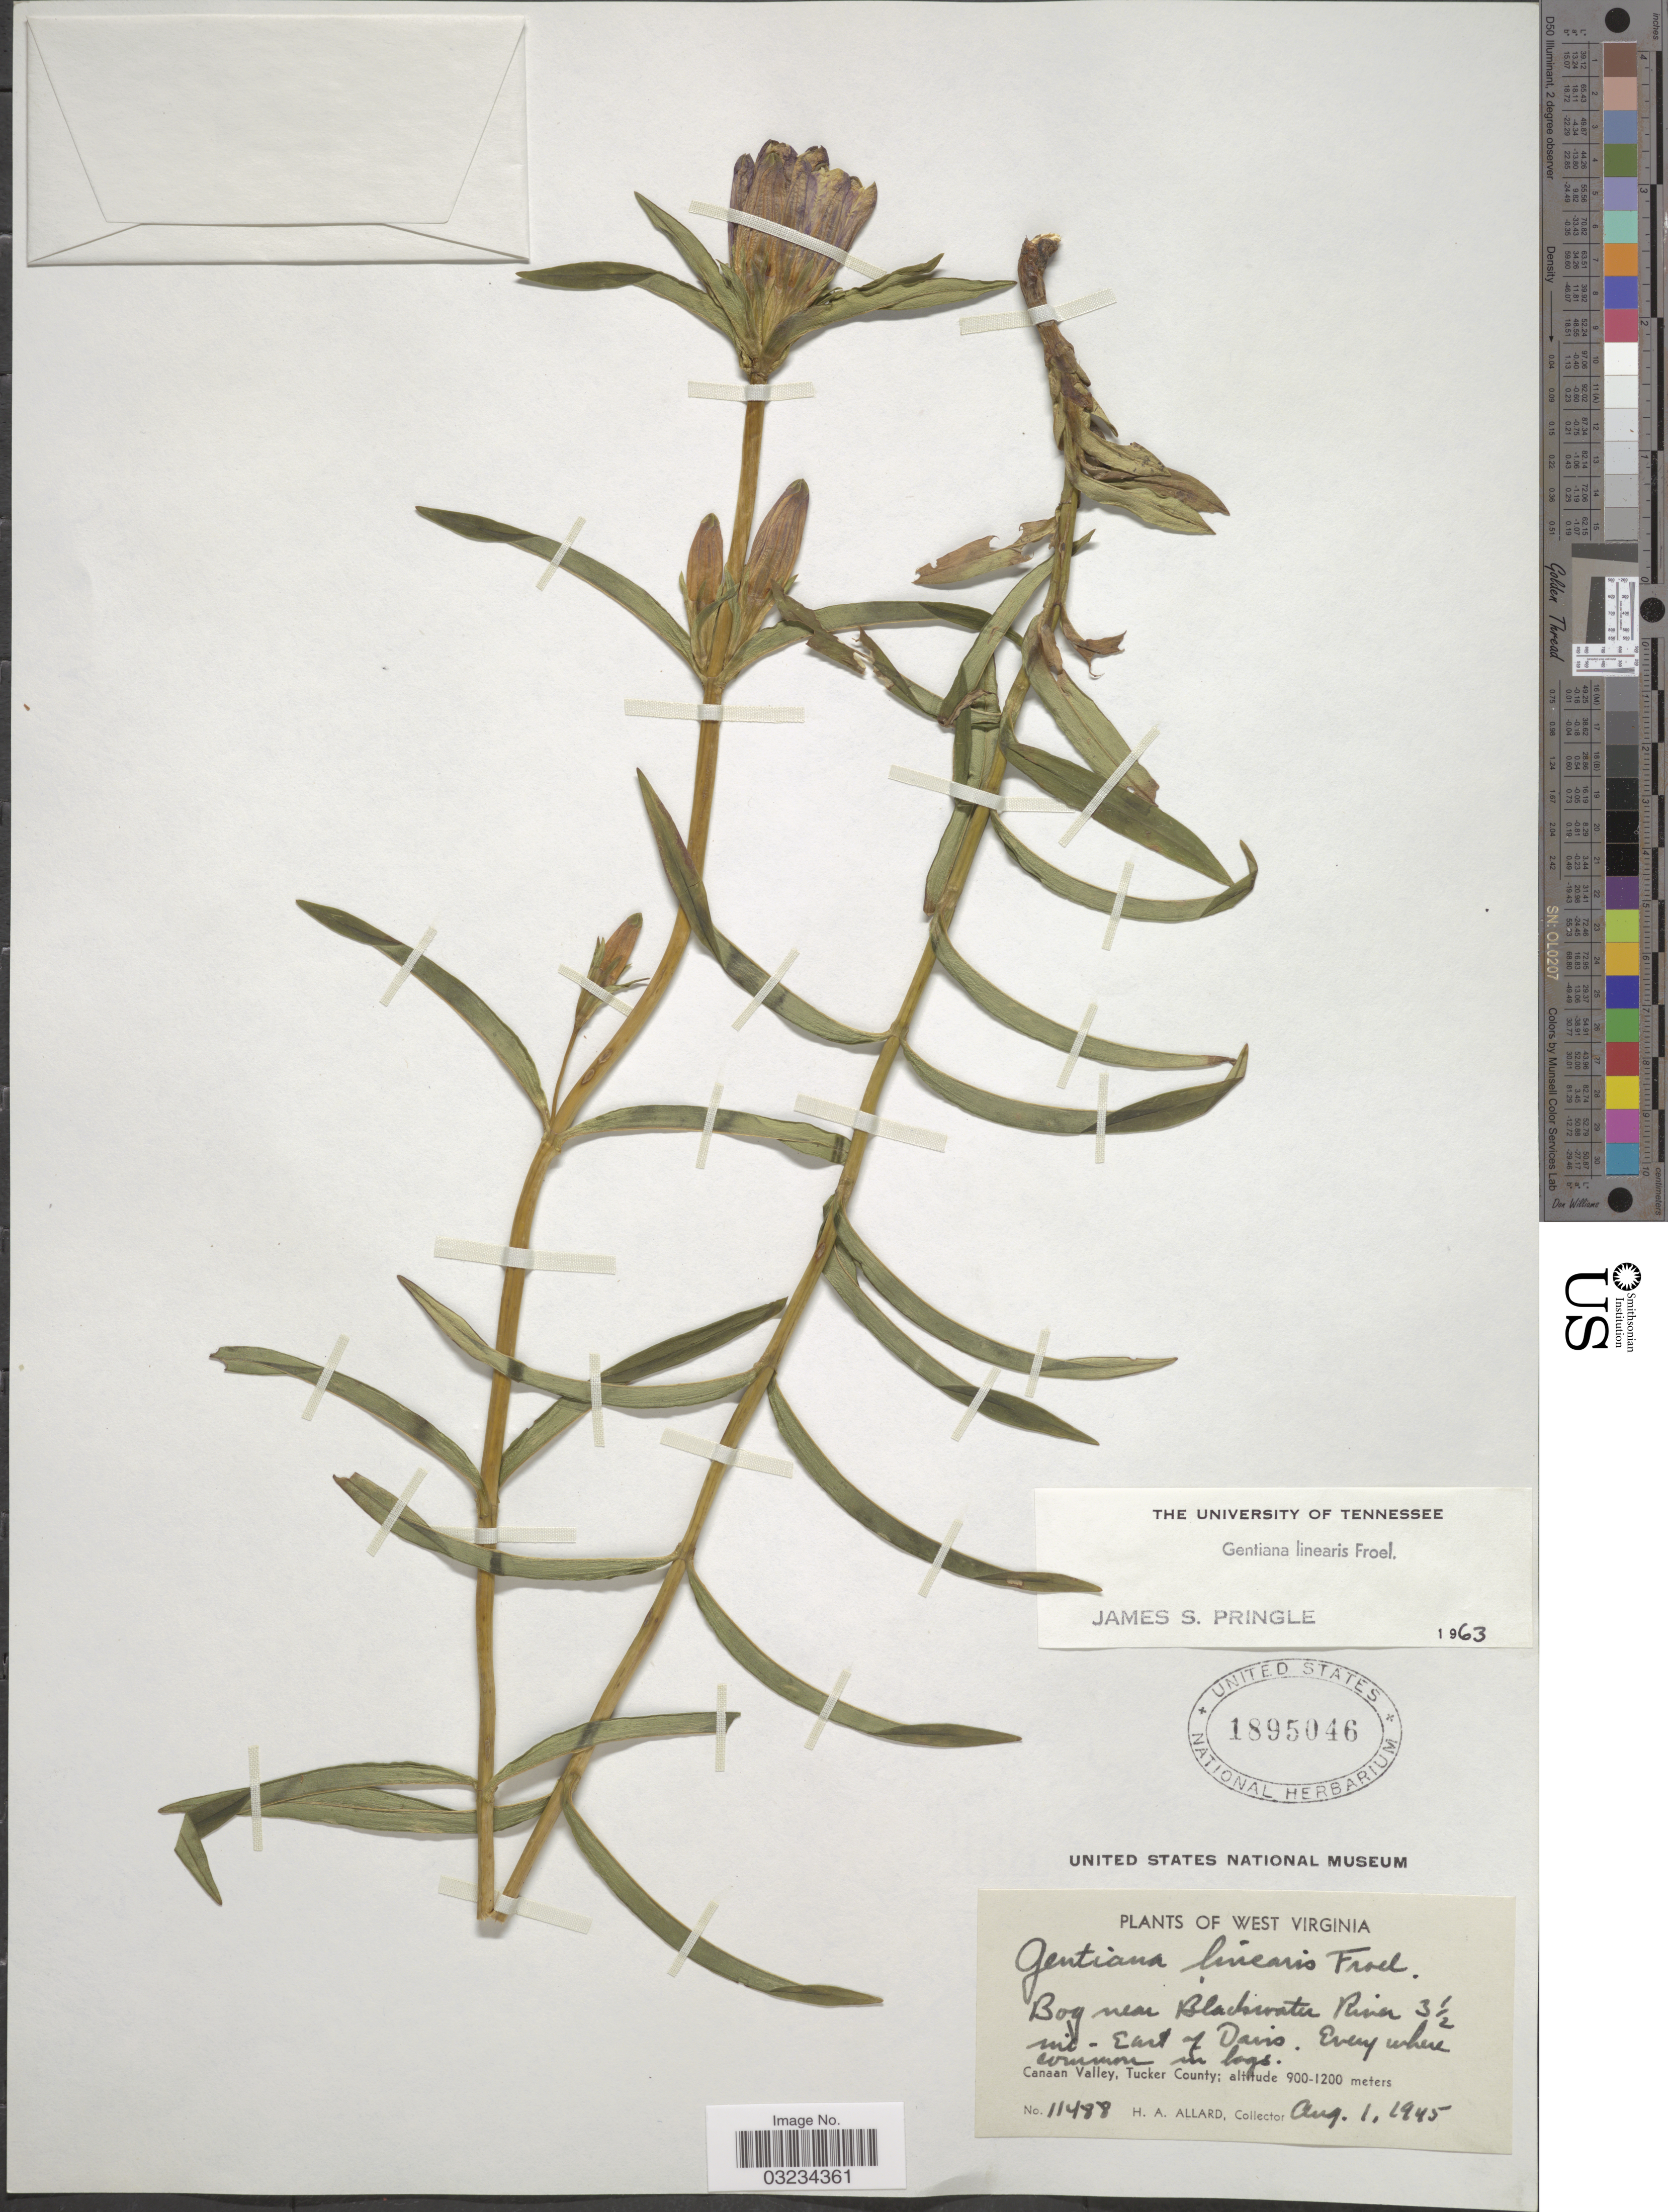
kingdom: Plantae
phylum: Tracheophyta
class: Magnoliopsida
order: Gentianales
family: Gentianaceae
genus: Gentiana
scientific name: Gentiana linearis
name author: Froel.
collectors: H. A. Allard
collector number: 11488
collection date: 1945-08-01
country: United States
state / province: West Virginia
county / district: Tucker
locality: Bog near Blackwater River 3½ mi- East of Davis. Canaan Valley, Tucker County.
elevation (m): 900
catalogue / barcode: US 1895046